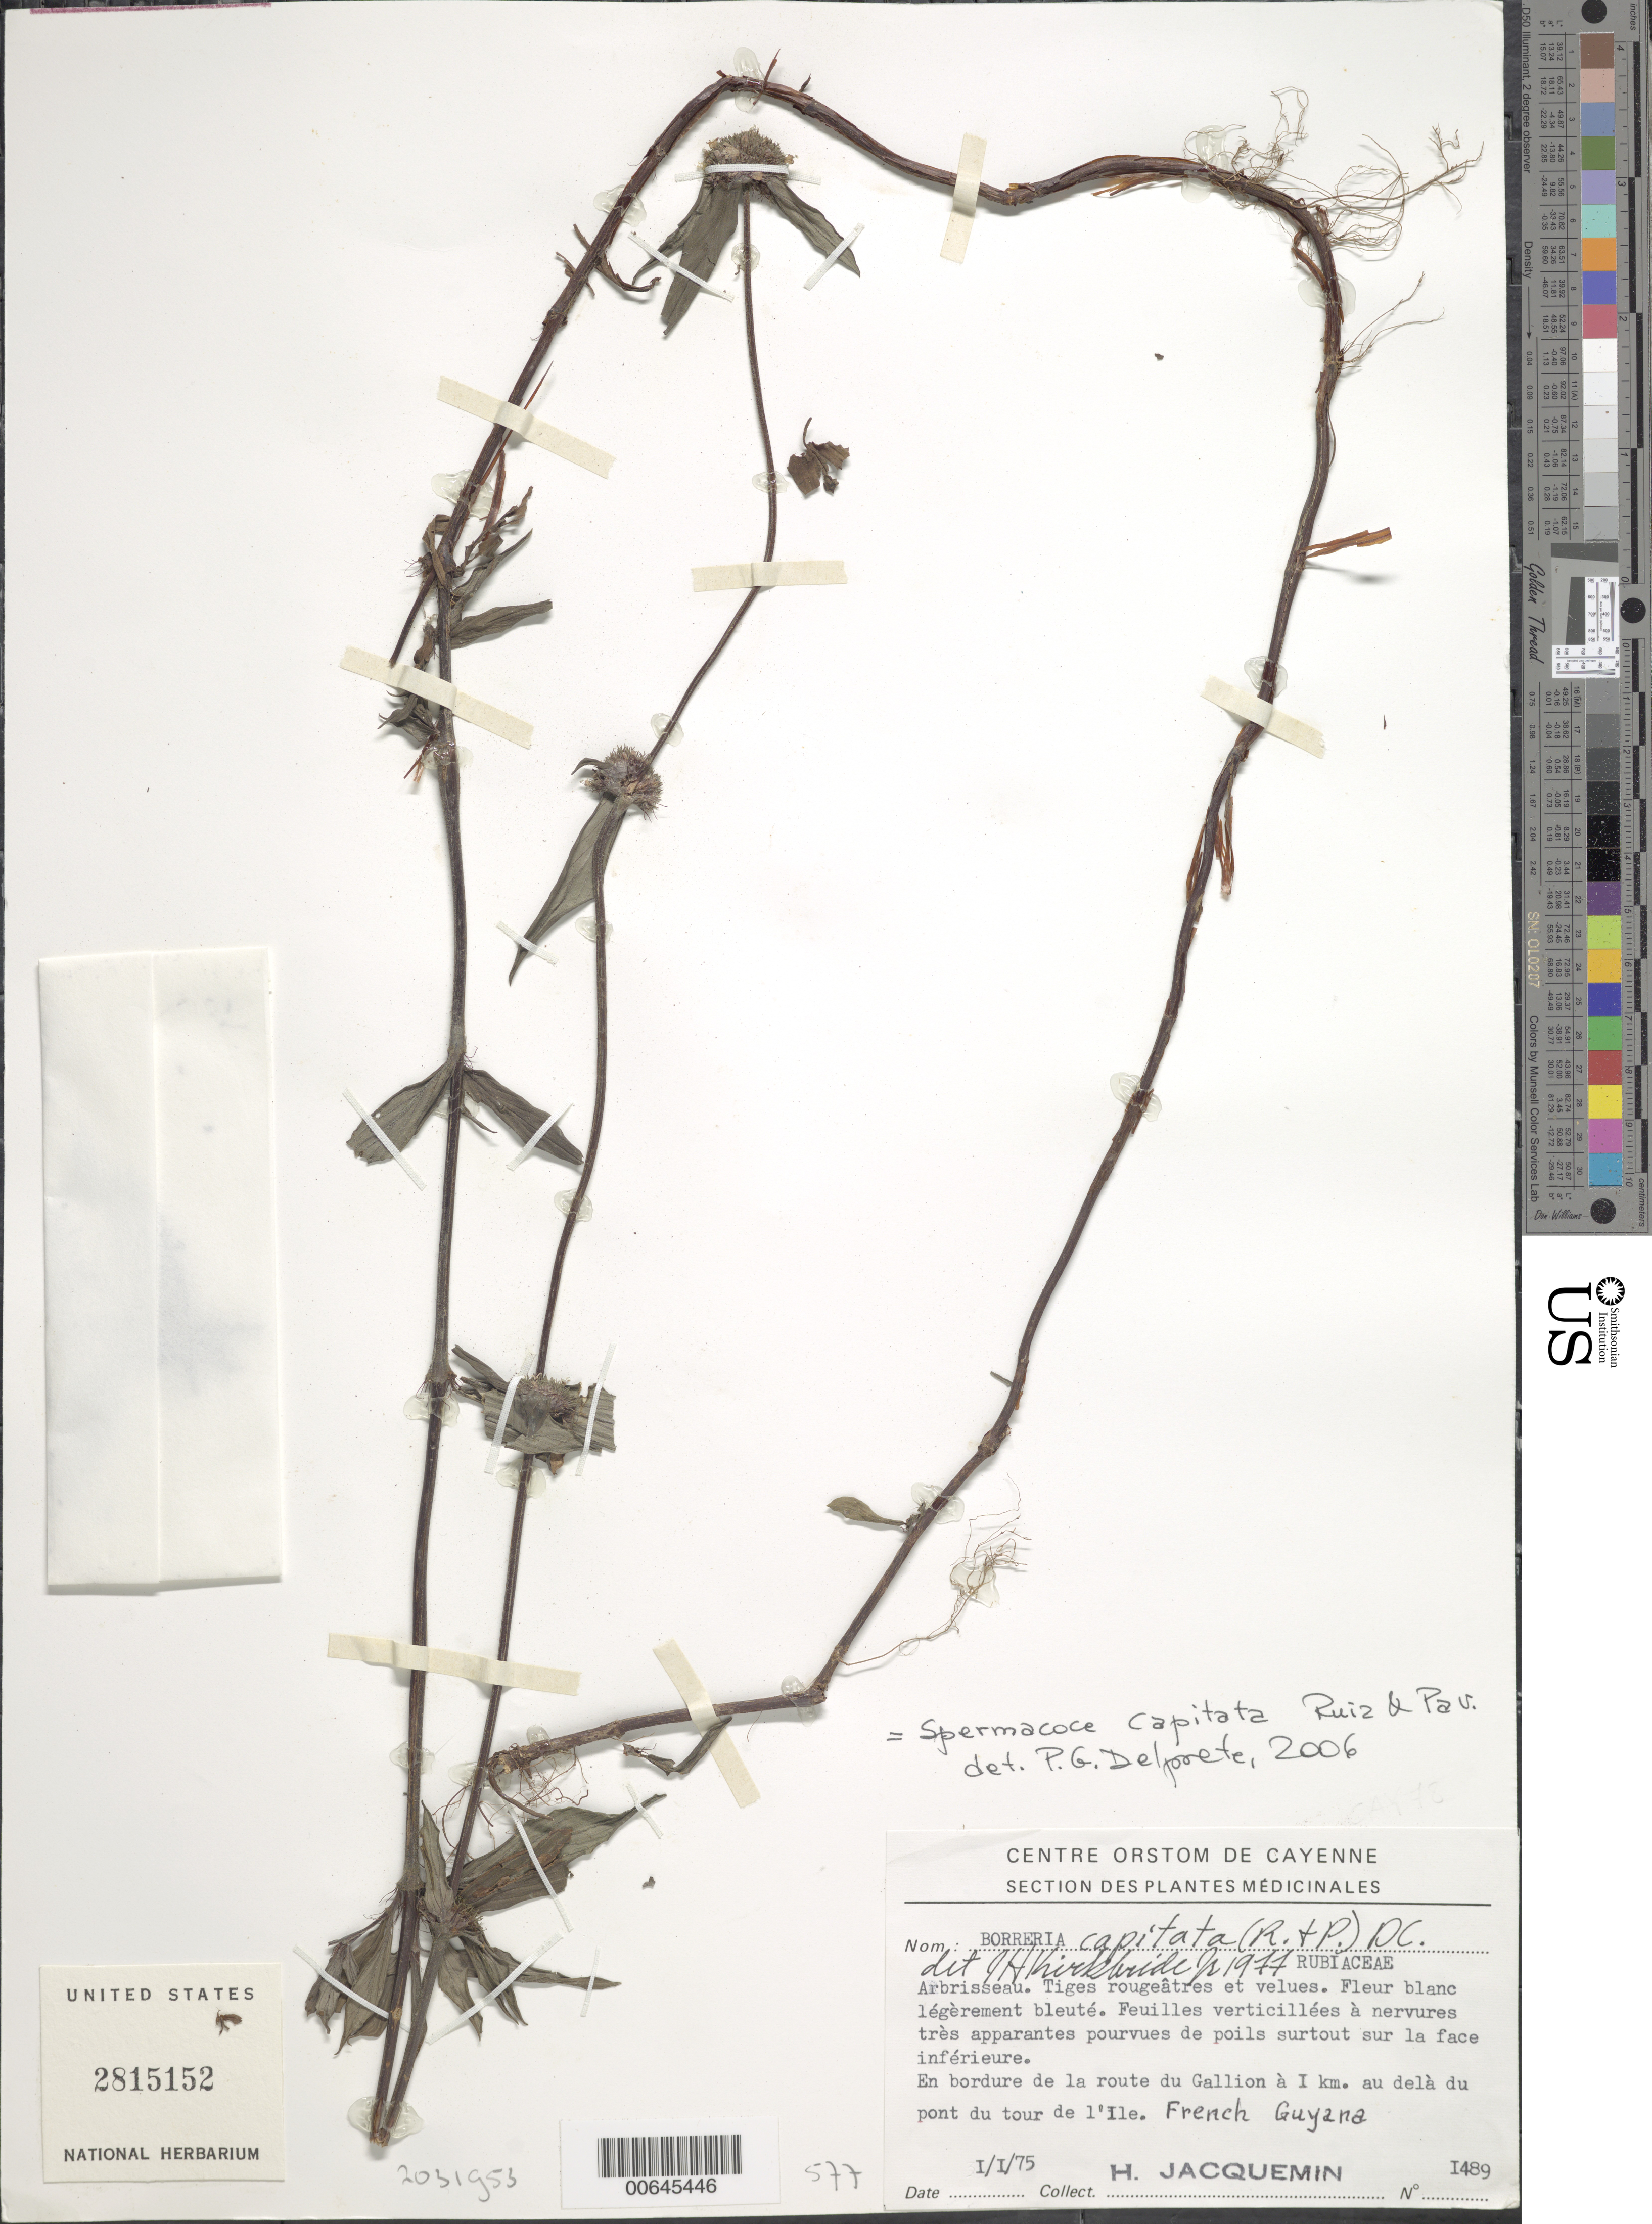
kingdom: Plantae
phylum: Tracheophyta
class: Magnoliopsida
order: Gentianales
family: Rubiaceae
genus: Spermacoce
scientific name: Spermacoce capitata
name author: Ruiz & Pav.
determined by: Delprete, P. G., Herb. de Guyane Cay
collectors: H. Jacquemin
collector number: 1489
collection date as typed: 1-Nov-75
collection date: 1975-11-01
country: French Guiana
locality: Route du Gallion, 1 km au de la du pont du tour de l'Ile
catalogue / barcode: US 2815152